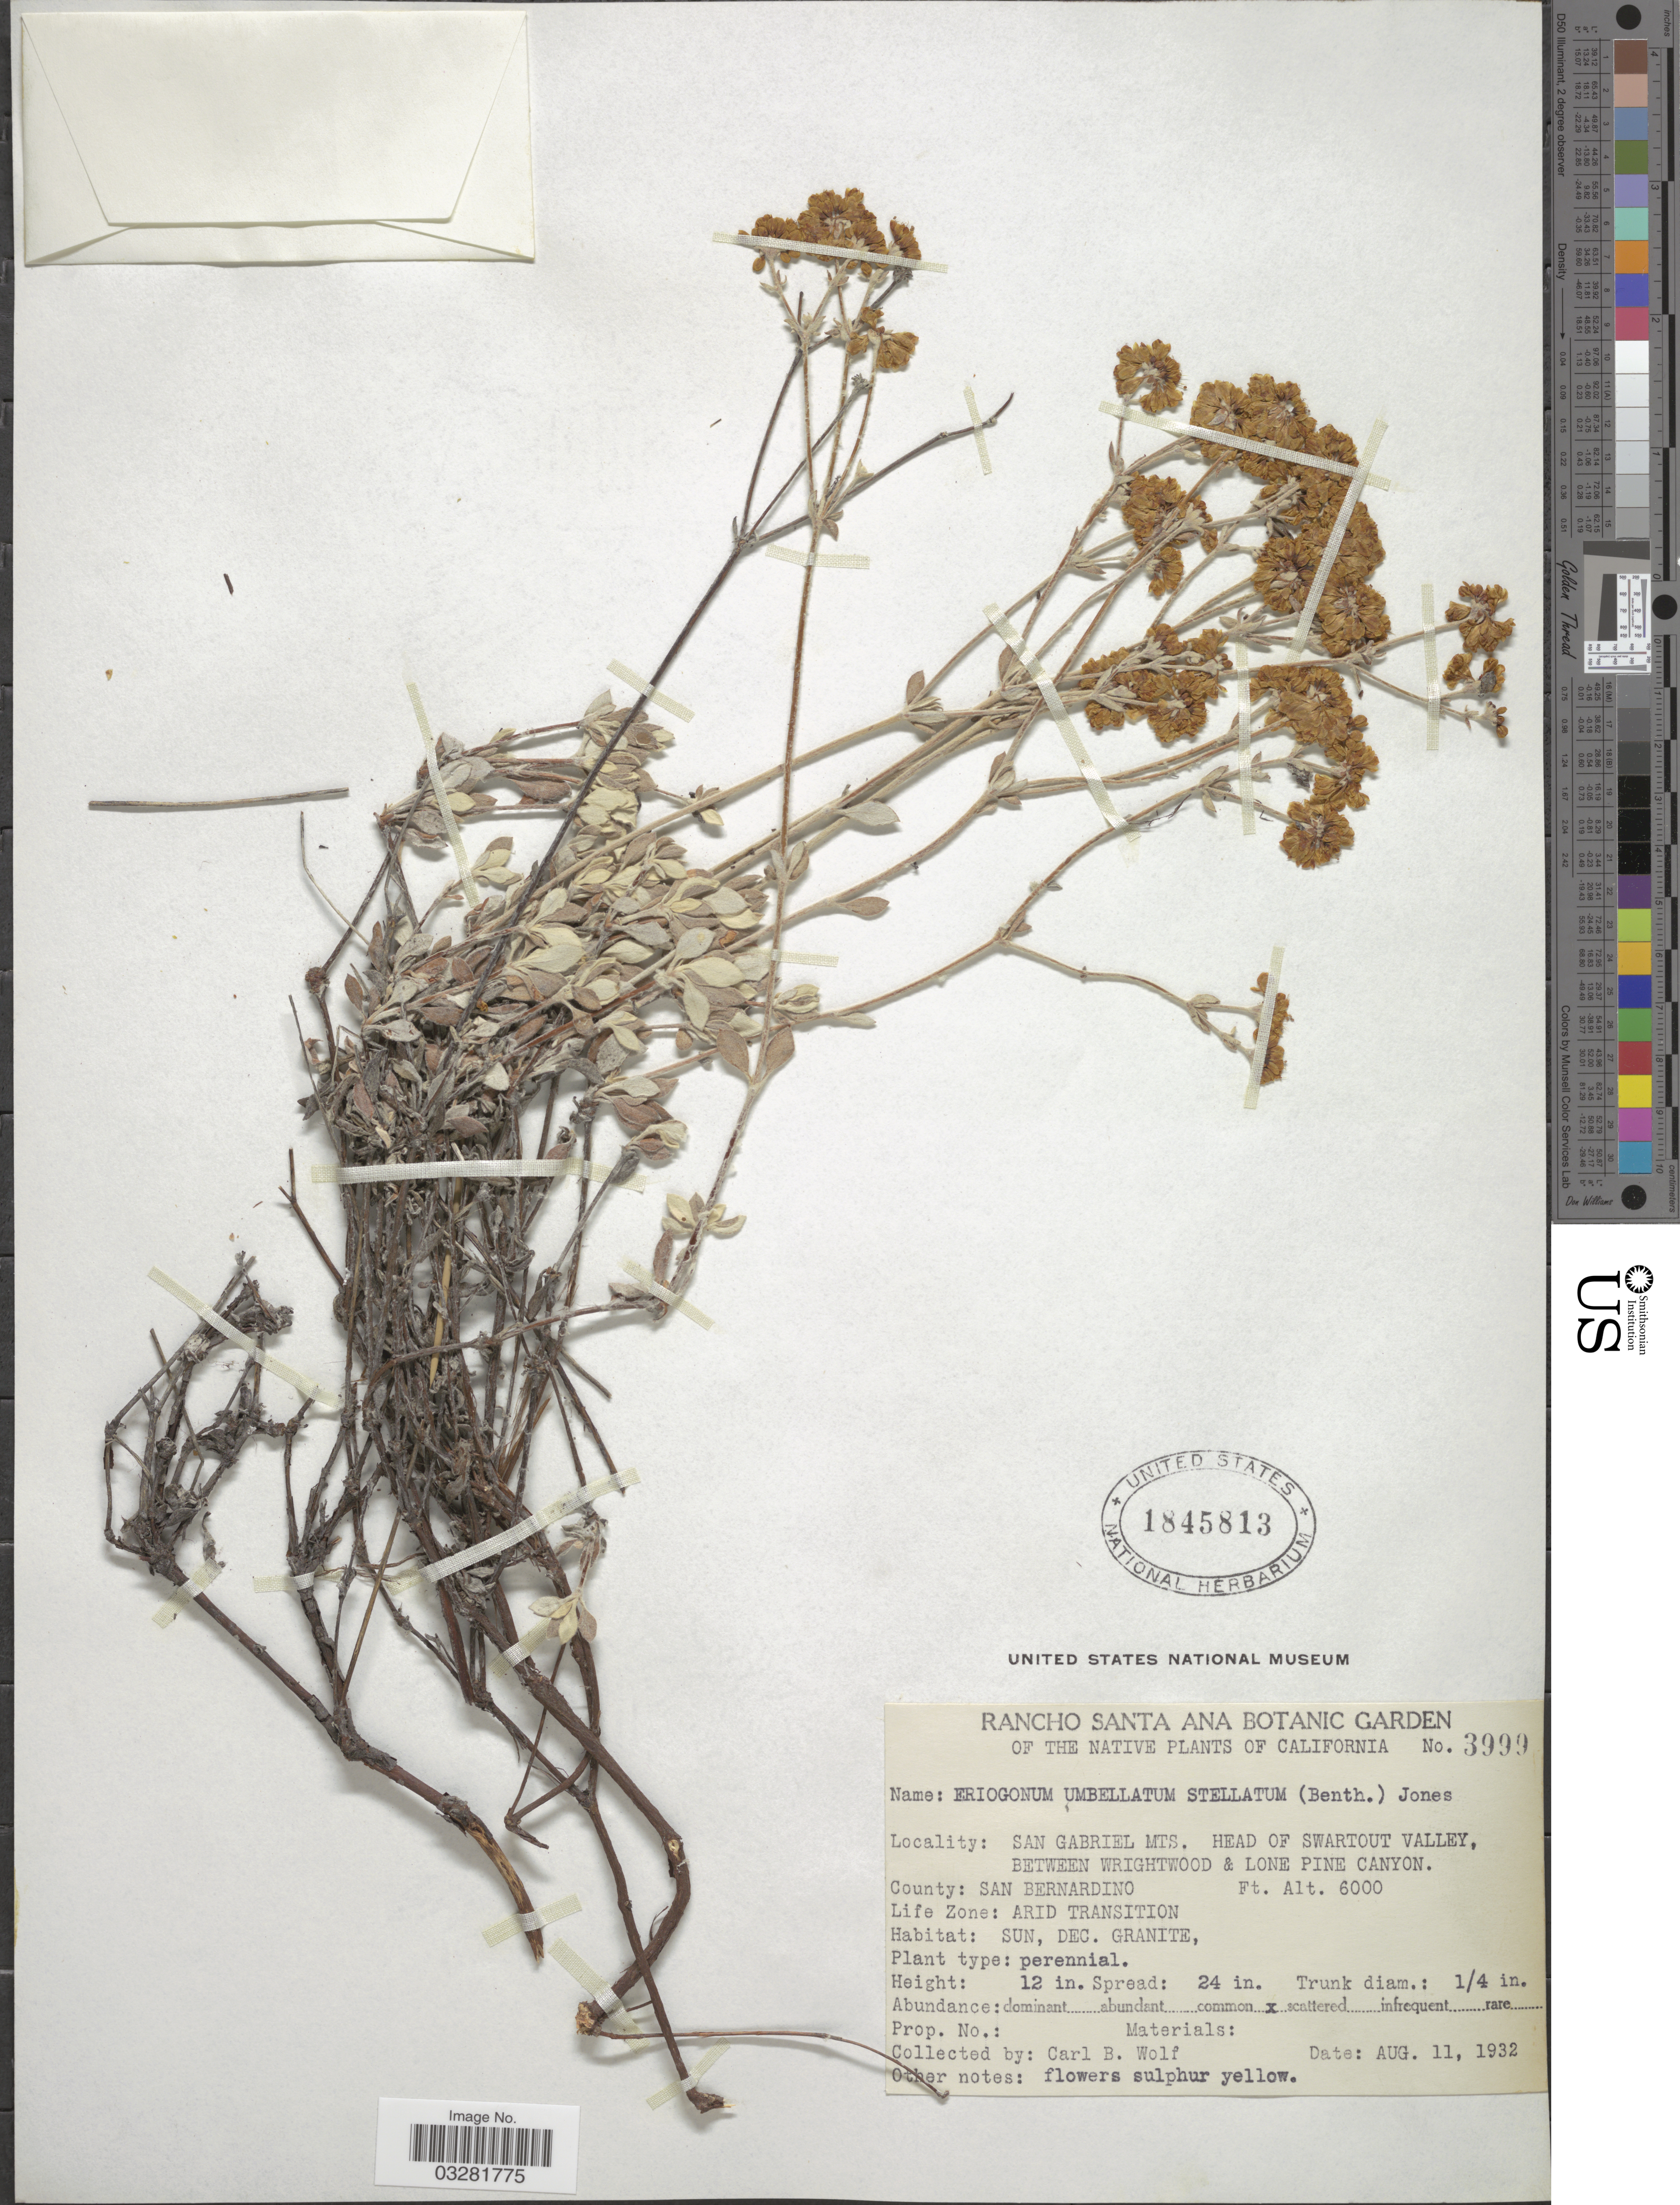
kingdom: Plantae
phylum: Tracheophyta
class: Magnoliopsida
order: Caryophyllales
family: Polygonaceae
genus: Eriogonum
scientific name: Eriogonum umbellatum var. stellatum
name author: (Benth.) M.E. Jones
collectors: C. B. Wolf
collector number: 3999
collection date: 1932-08-11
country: United States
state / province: California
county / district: San Bernardino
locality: San Gabriel Mts. Head of Swartout Valley, between Wrightwood & Lone Pine Canyon, between Wrightwood & Lone Pine Canyon. County: San Bernardino. Life Zone: Arid Transition.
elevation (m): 1829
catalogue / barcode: US 1845813